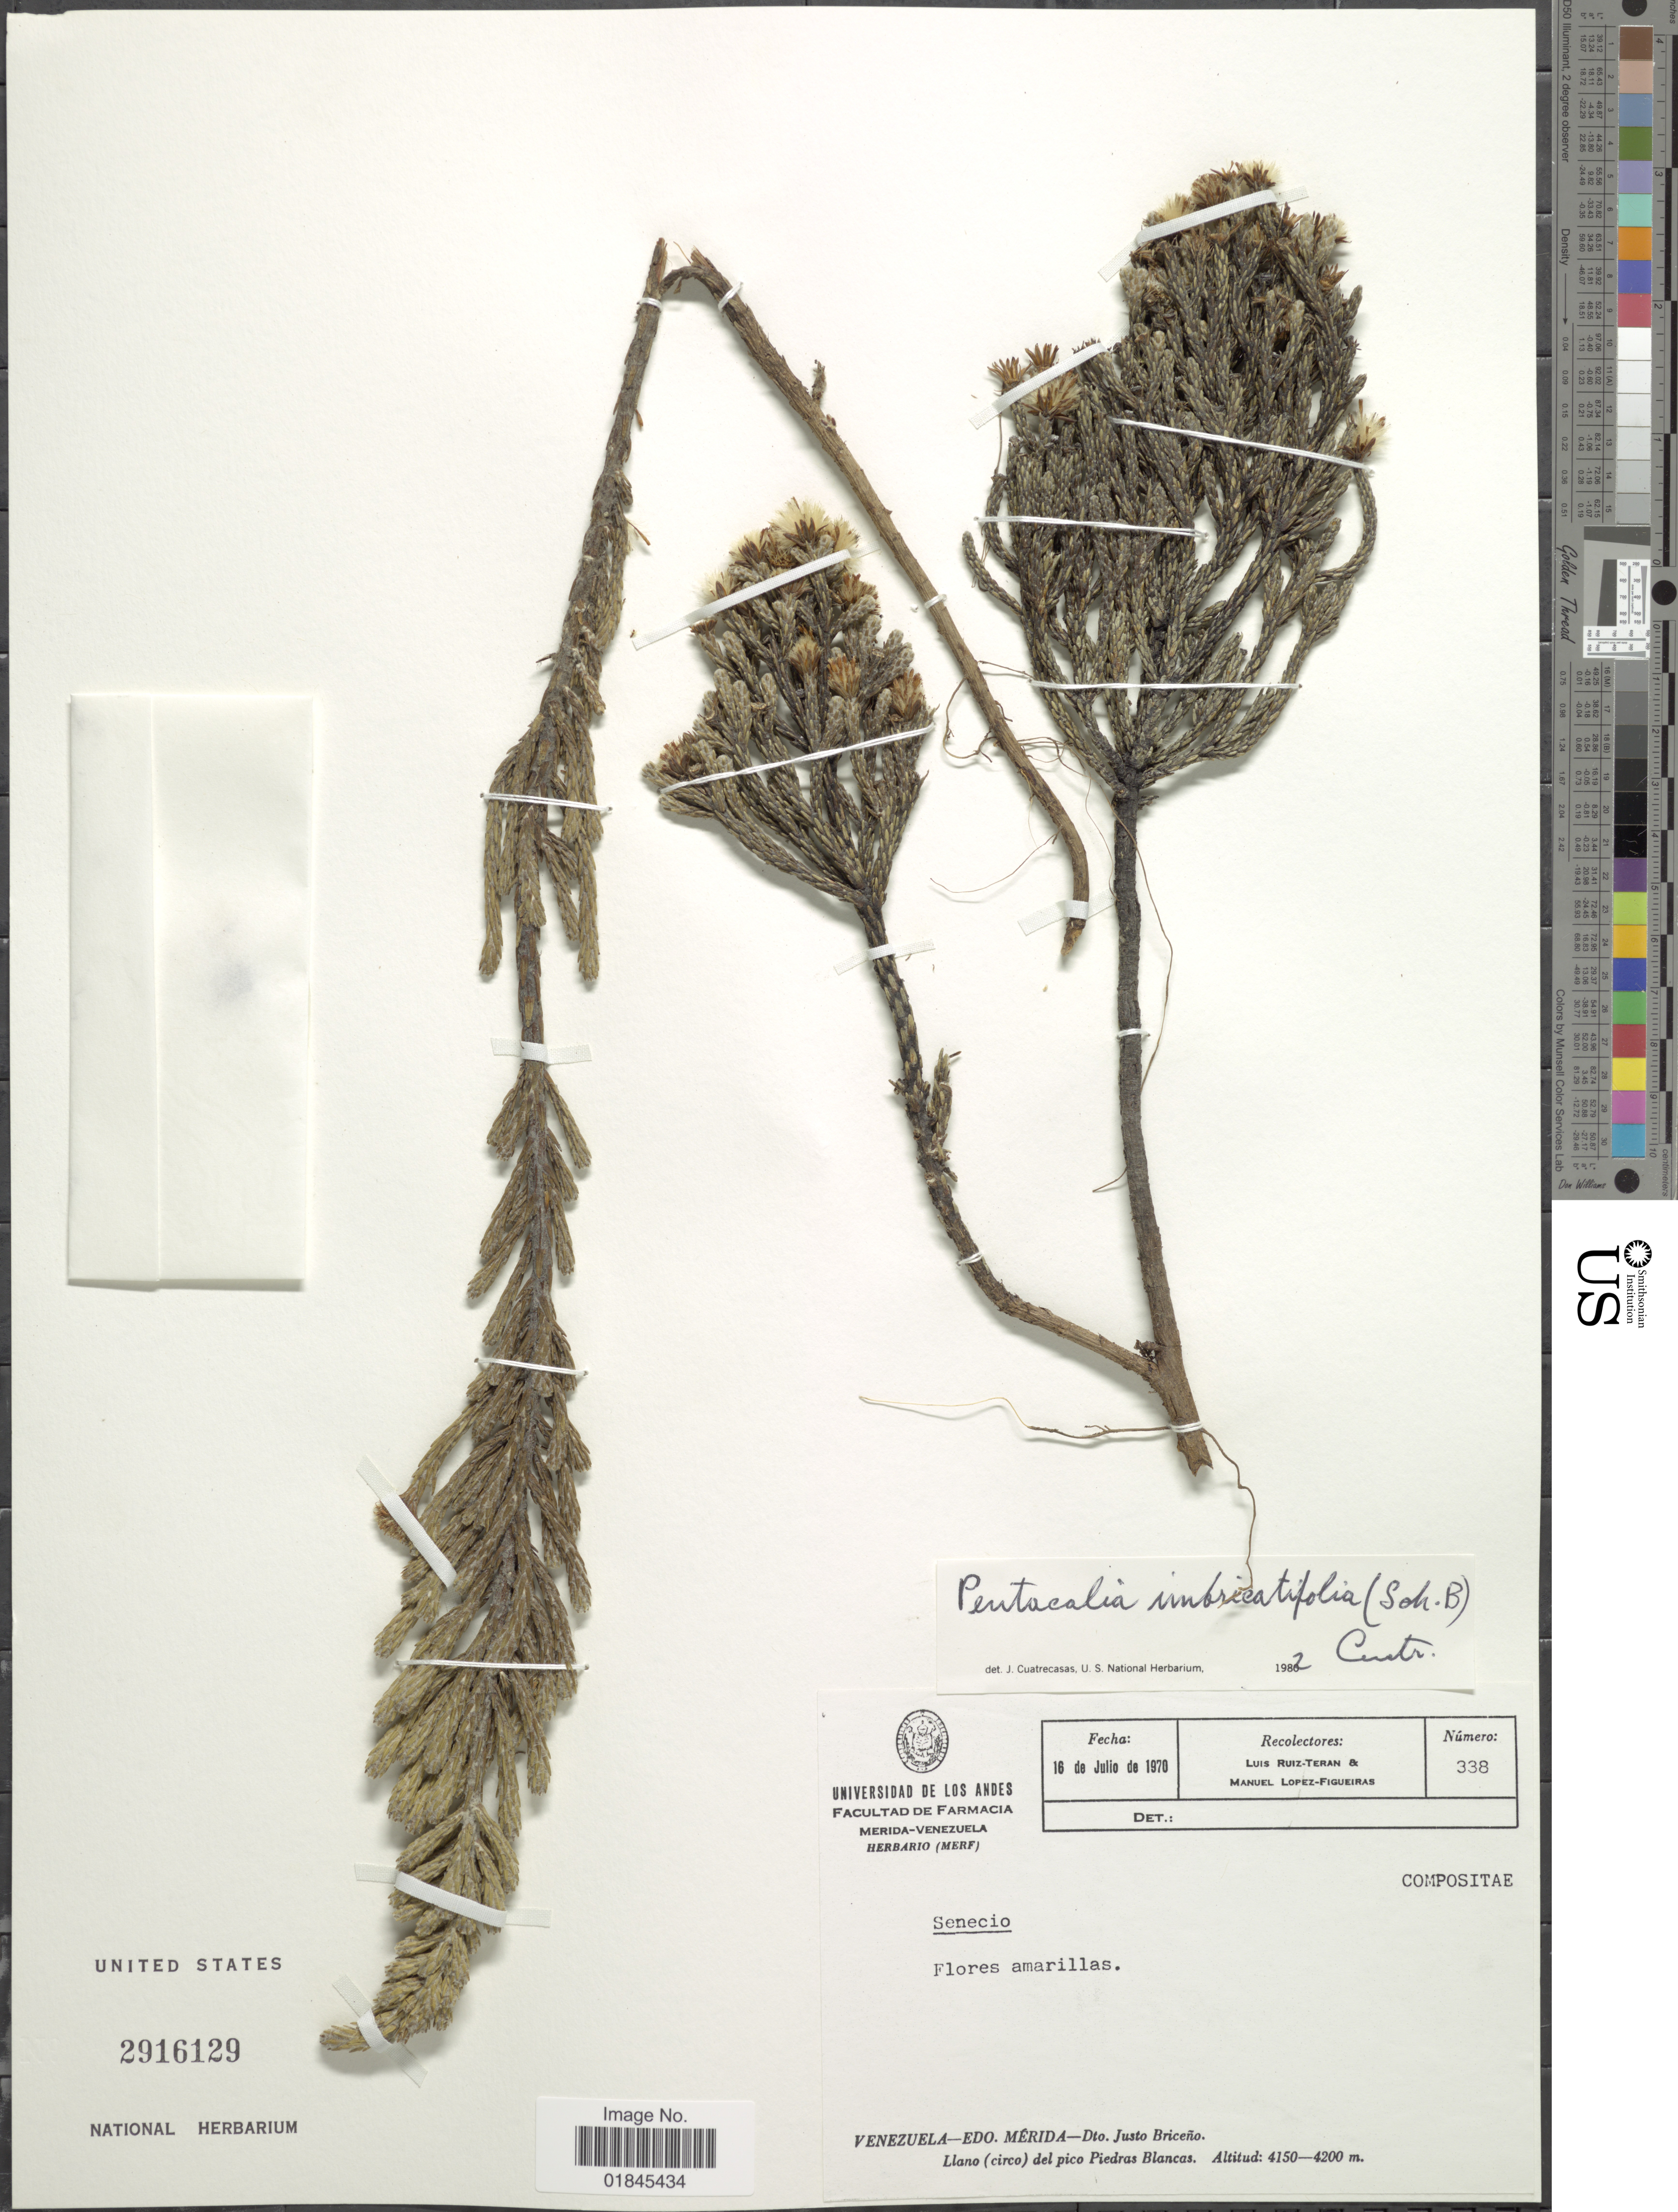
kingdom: Plantae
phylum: Tracheophyta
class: Magnoliopsida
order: Asterales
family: Asteraceae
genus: Pentacalia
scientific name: Pentacalia imbricatifolia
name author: (Sch. Bip. ex Wedd.) Cuatrec.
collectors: L. E. Ruíz-Terán & M. López Figueiras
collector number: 338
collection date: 1970-07-16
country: Venezuela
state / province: Mérida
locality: Venezuela - Edo. Mérida - Dto. Justo Briceño. Llano (circo) del pico Piedras Blancas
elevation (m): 4150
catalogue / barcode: US 2916129